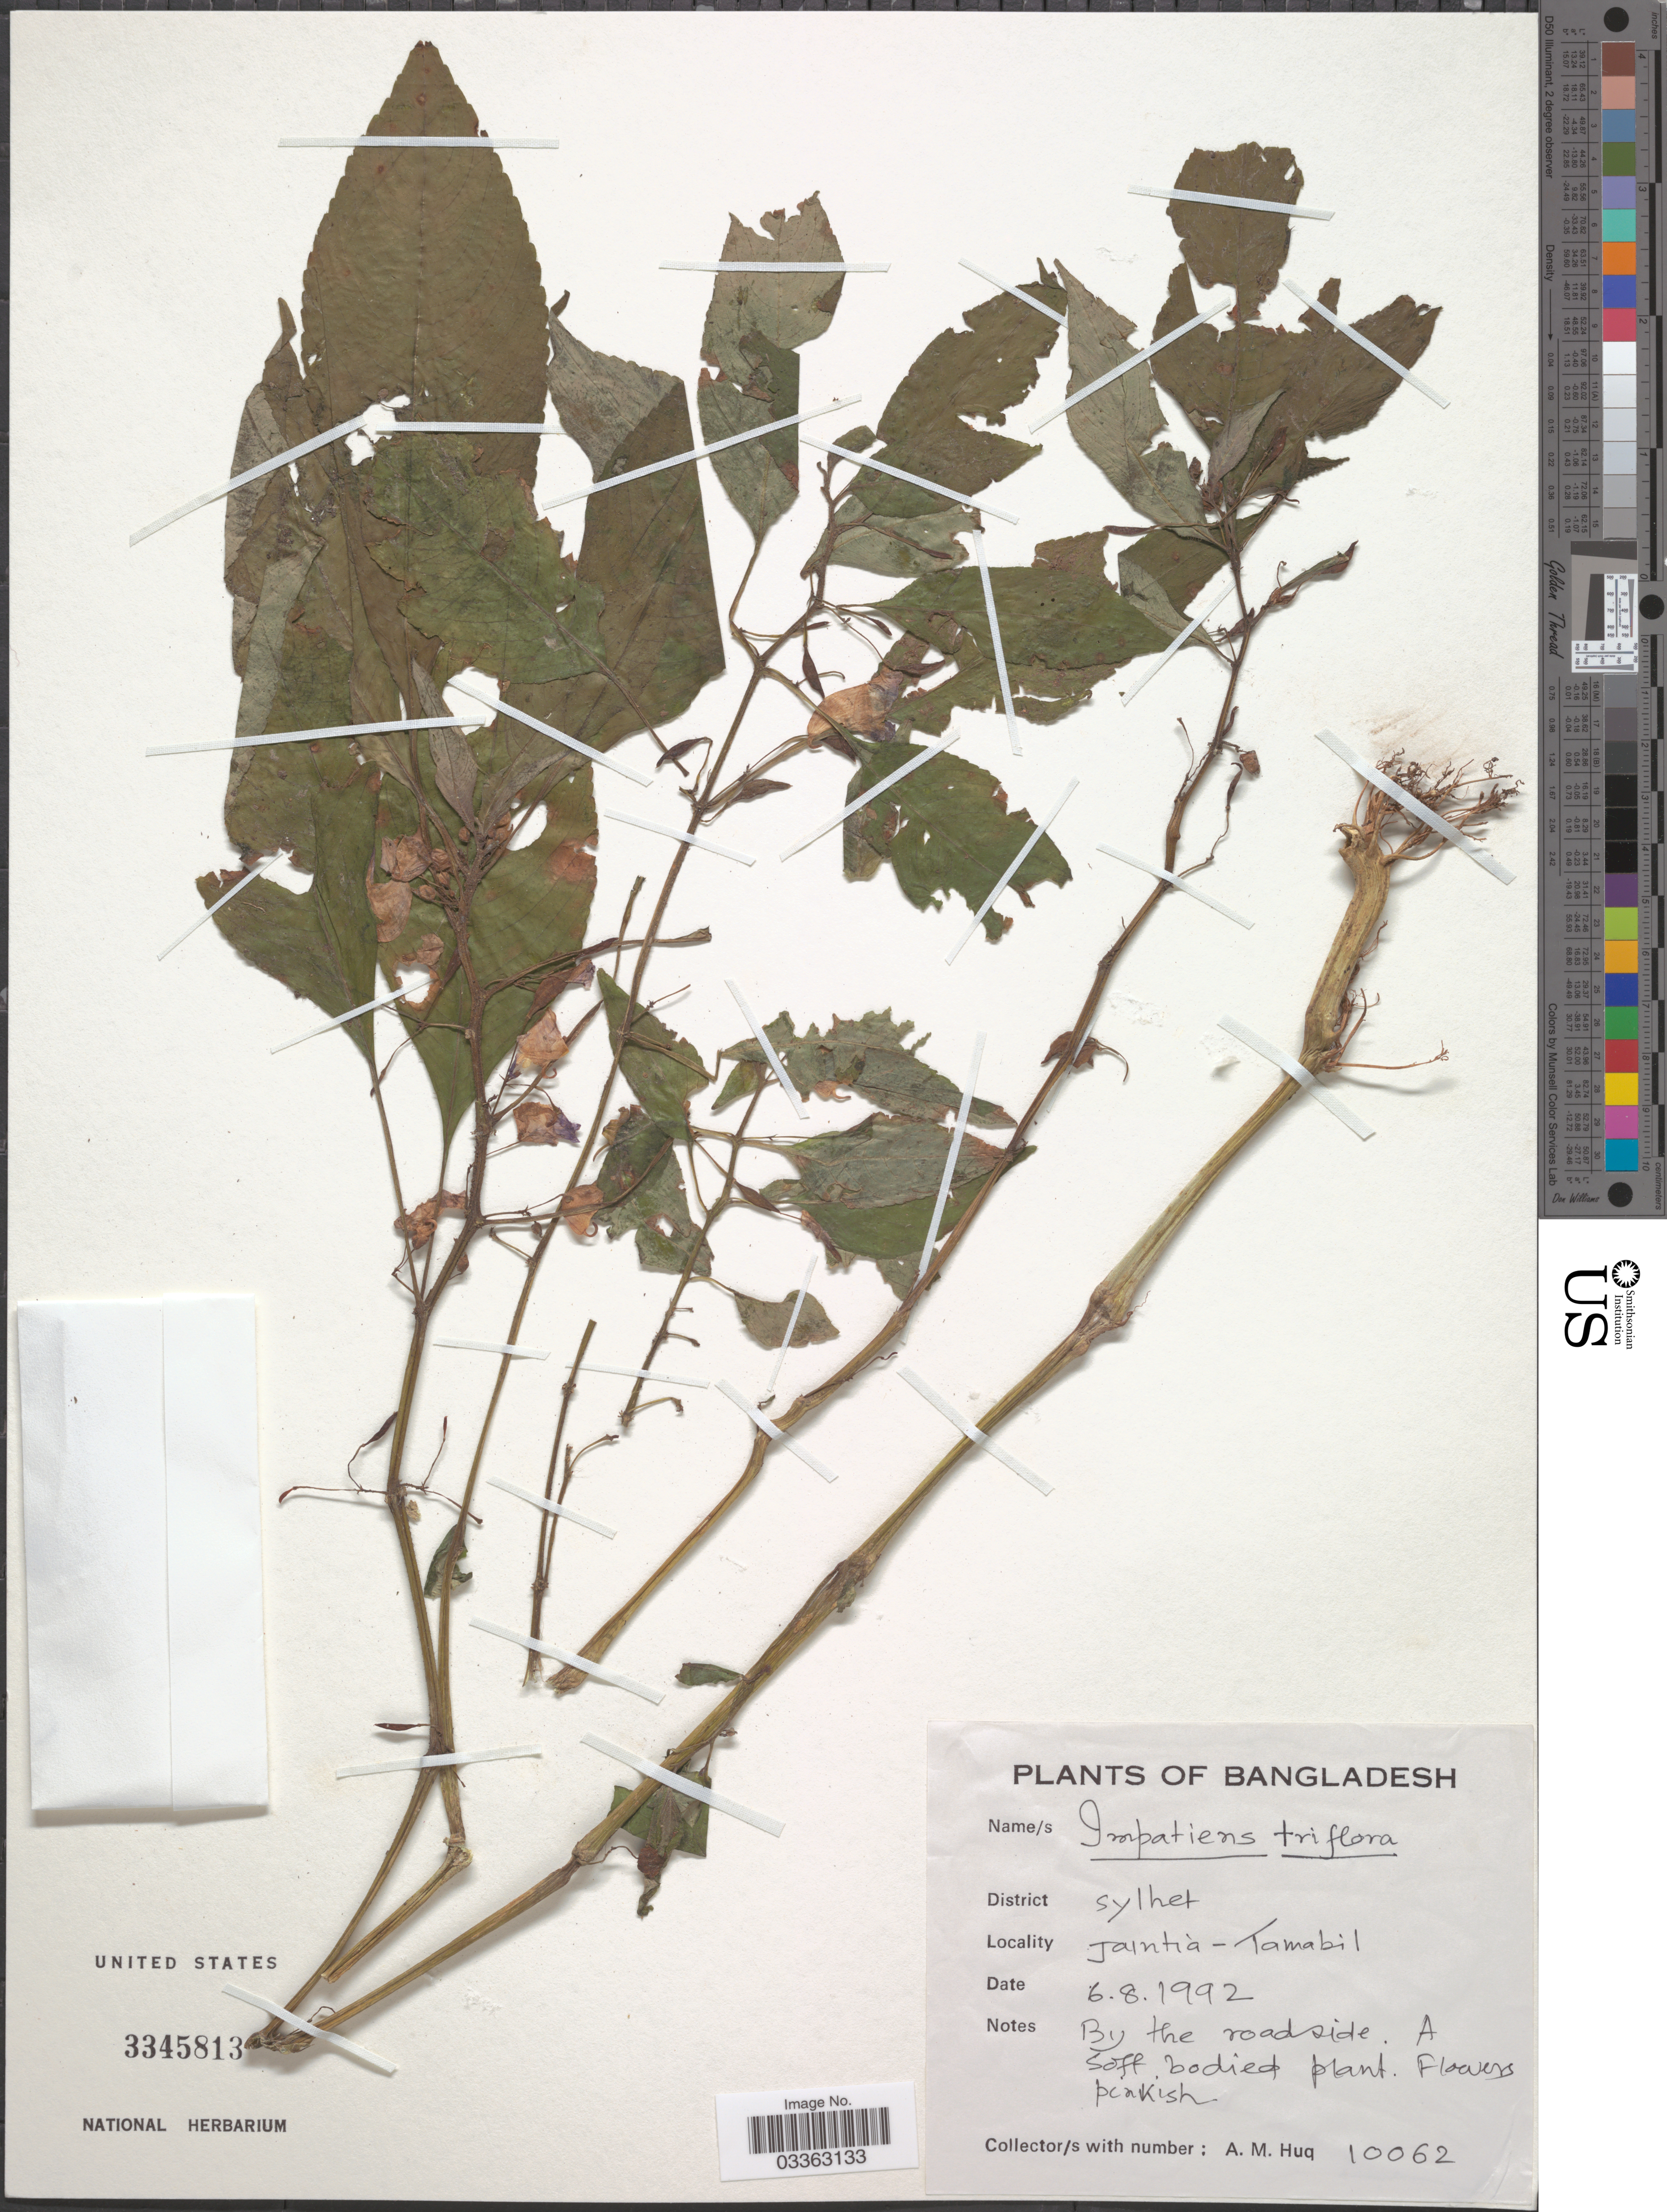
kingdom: Plantae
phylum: Tracheophyta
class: Magnoliopsida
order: Ericales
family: Balsaminaceae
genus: Impatiens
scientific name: Impatiens triflora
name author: L.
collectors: A. M. Huq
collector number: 10062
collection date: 1992-08-06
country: Bangladesh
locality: District Sylhet, Jaintia-Tamabil.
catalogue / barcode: US 3345813